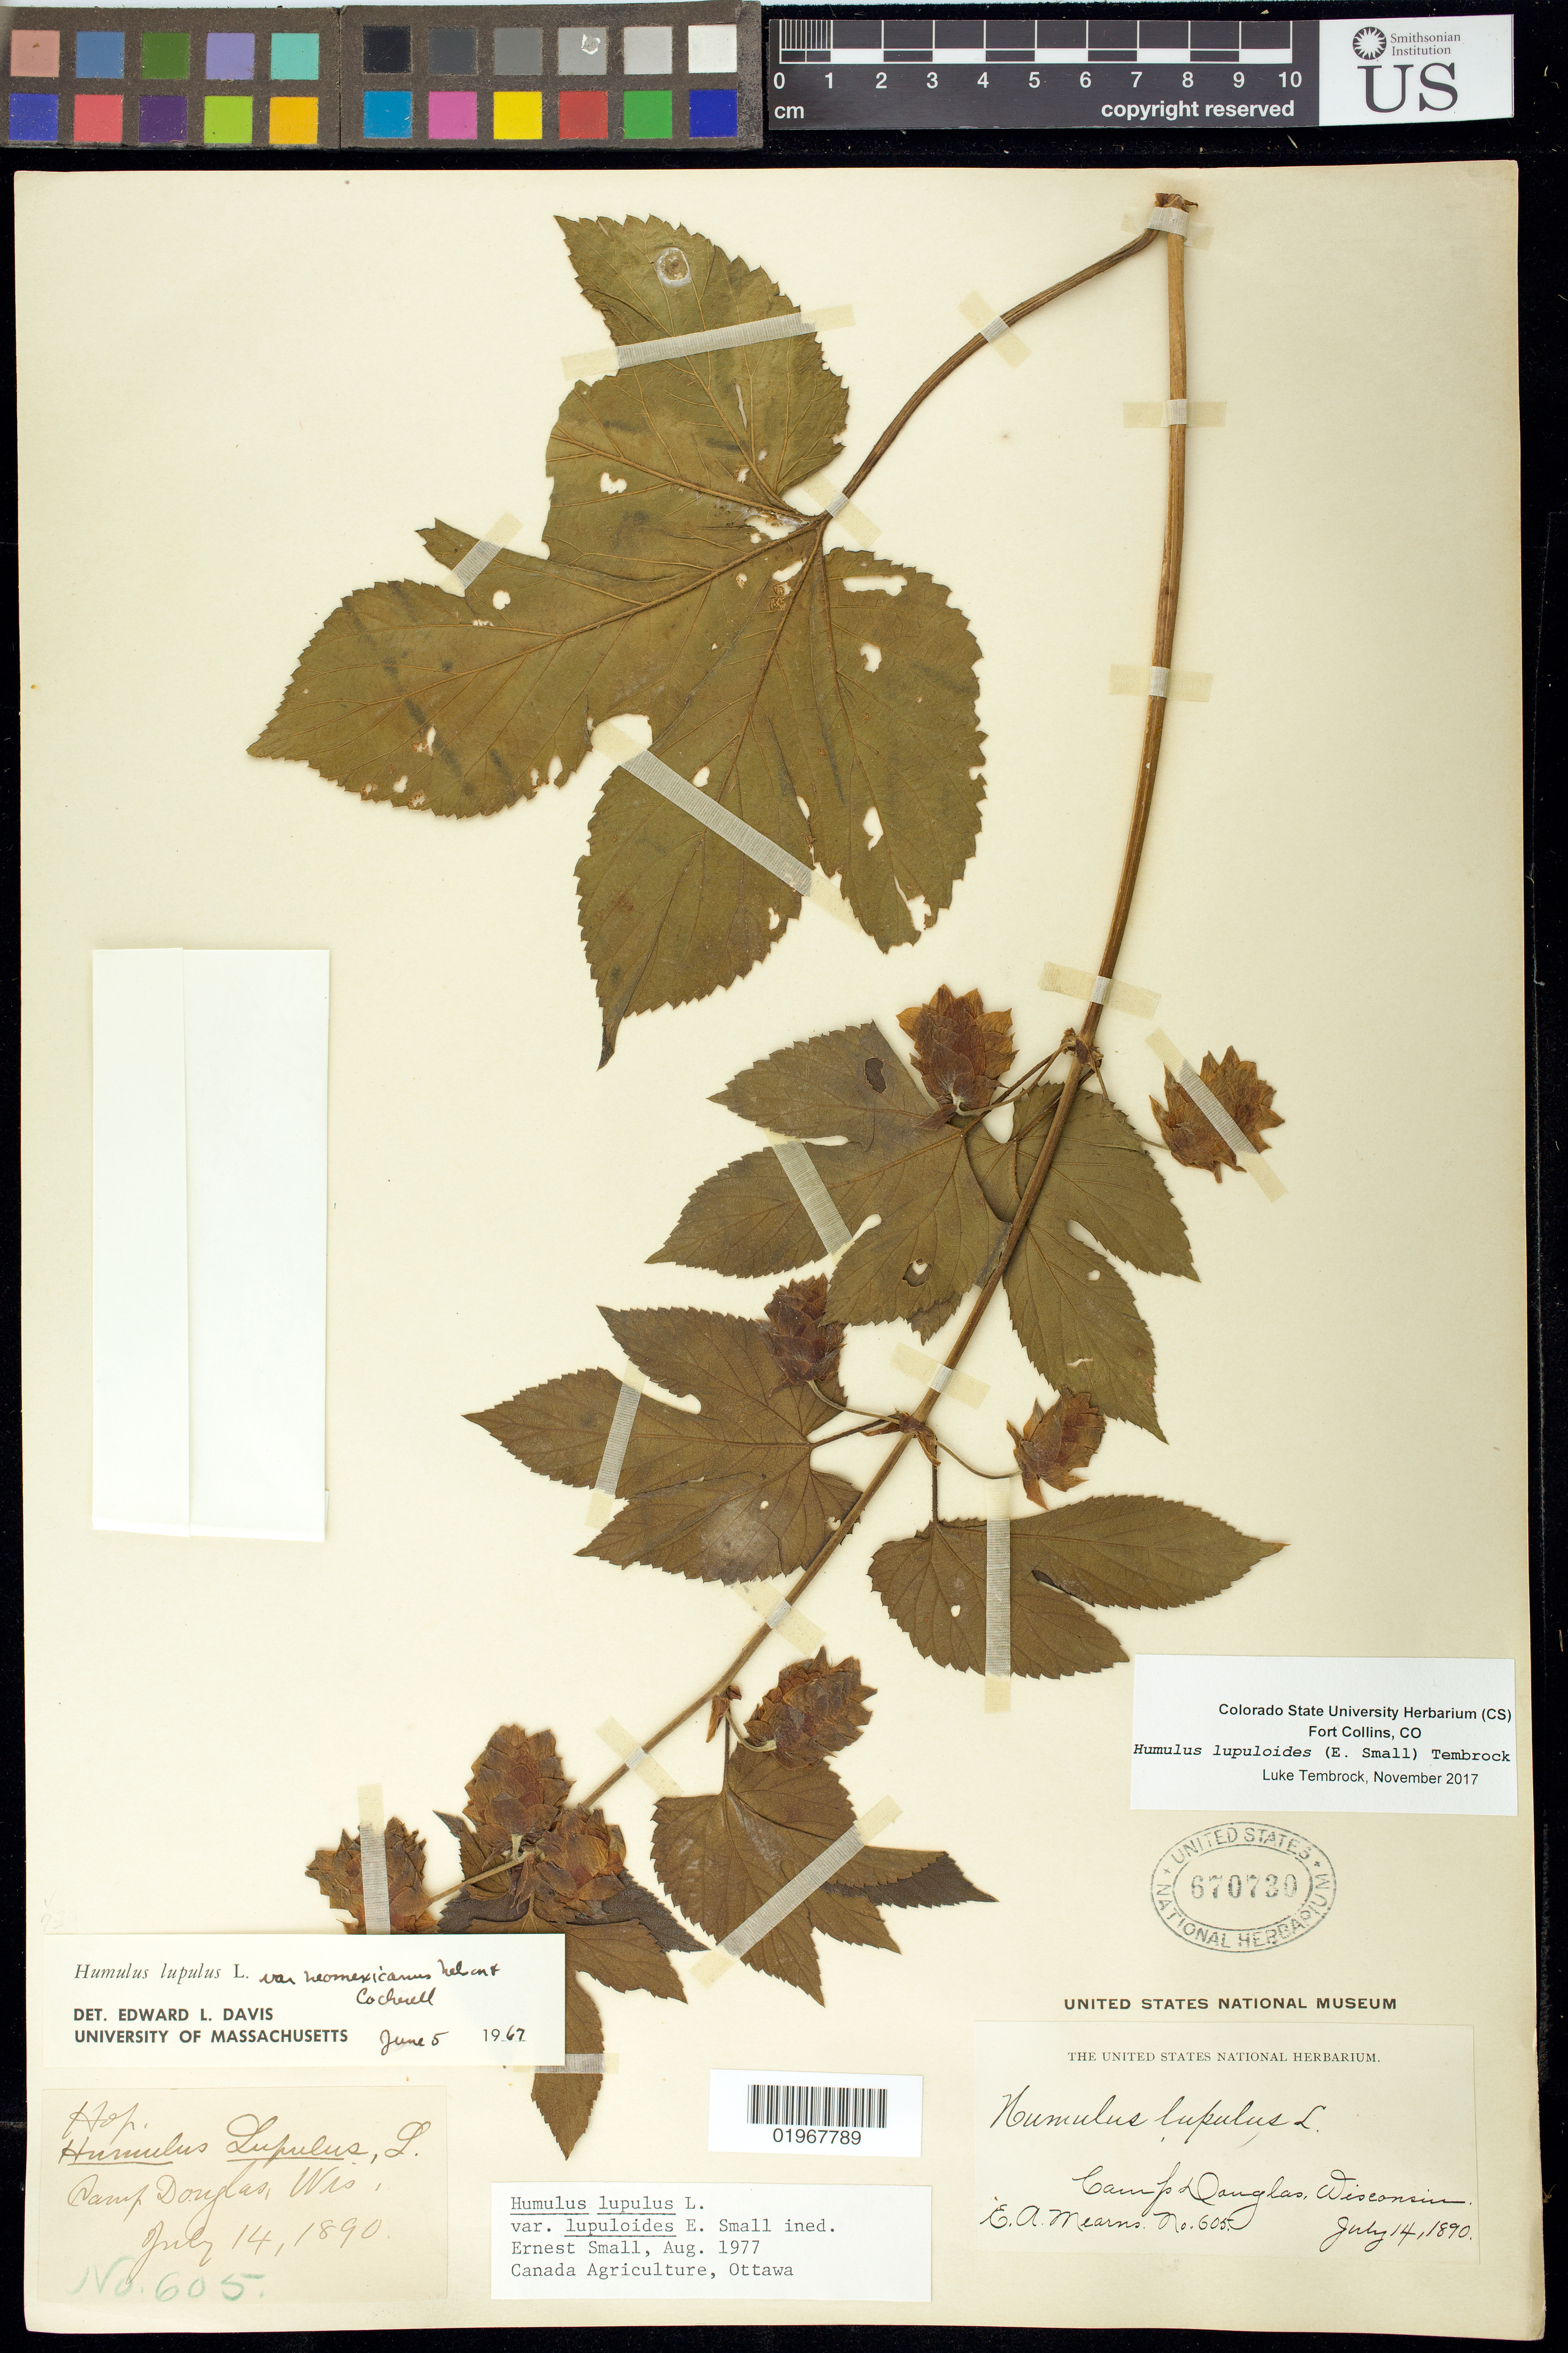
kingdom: Plantae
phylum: Tracheophyta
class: Magnoliopsida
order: Rosales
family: Cannabaceae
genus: Humulus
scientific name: Humulus americanus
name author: Nutt.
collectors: E. A. Mearns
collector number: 605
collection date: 1890-07-14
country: United States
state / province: Wisconsin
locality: Camp Douglas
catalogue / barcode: US 670730